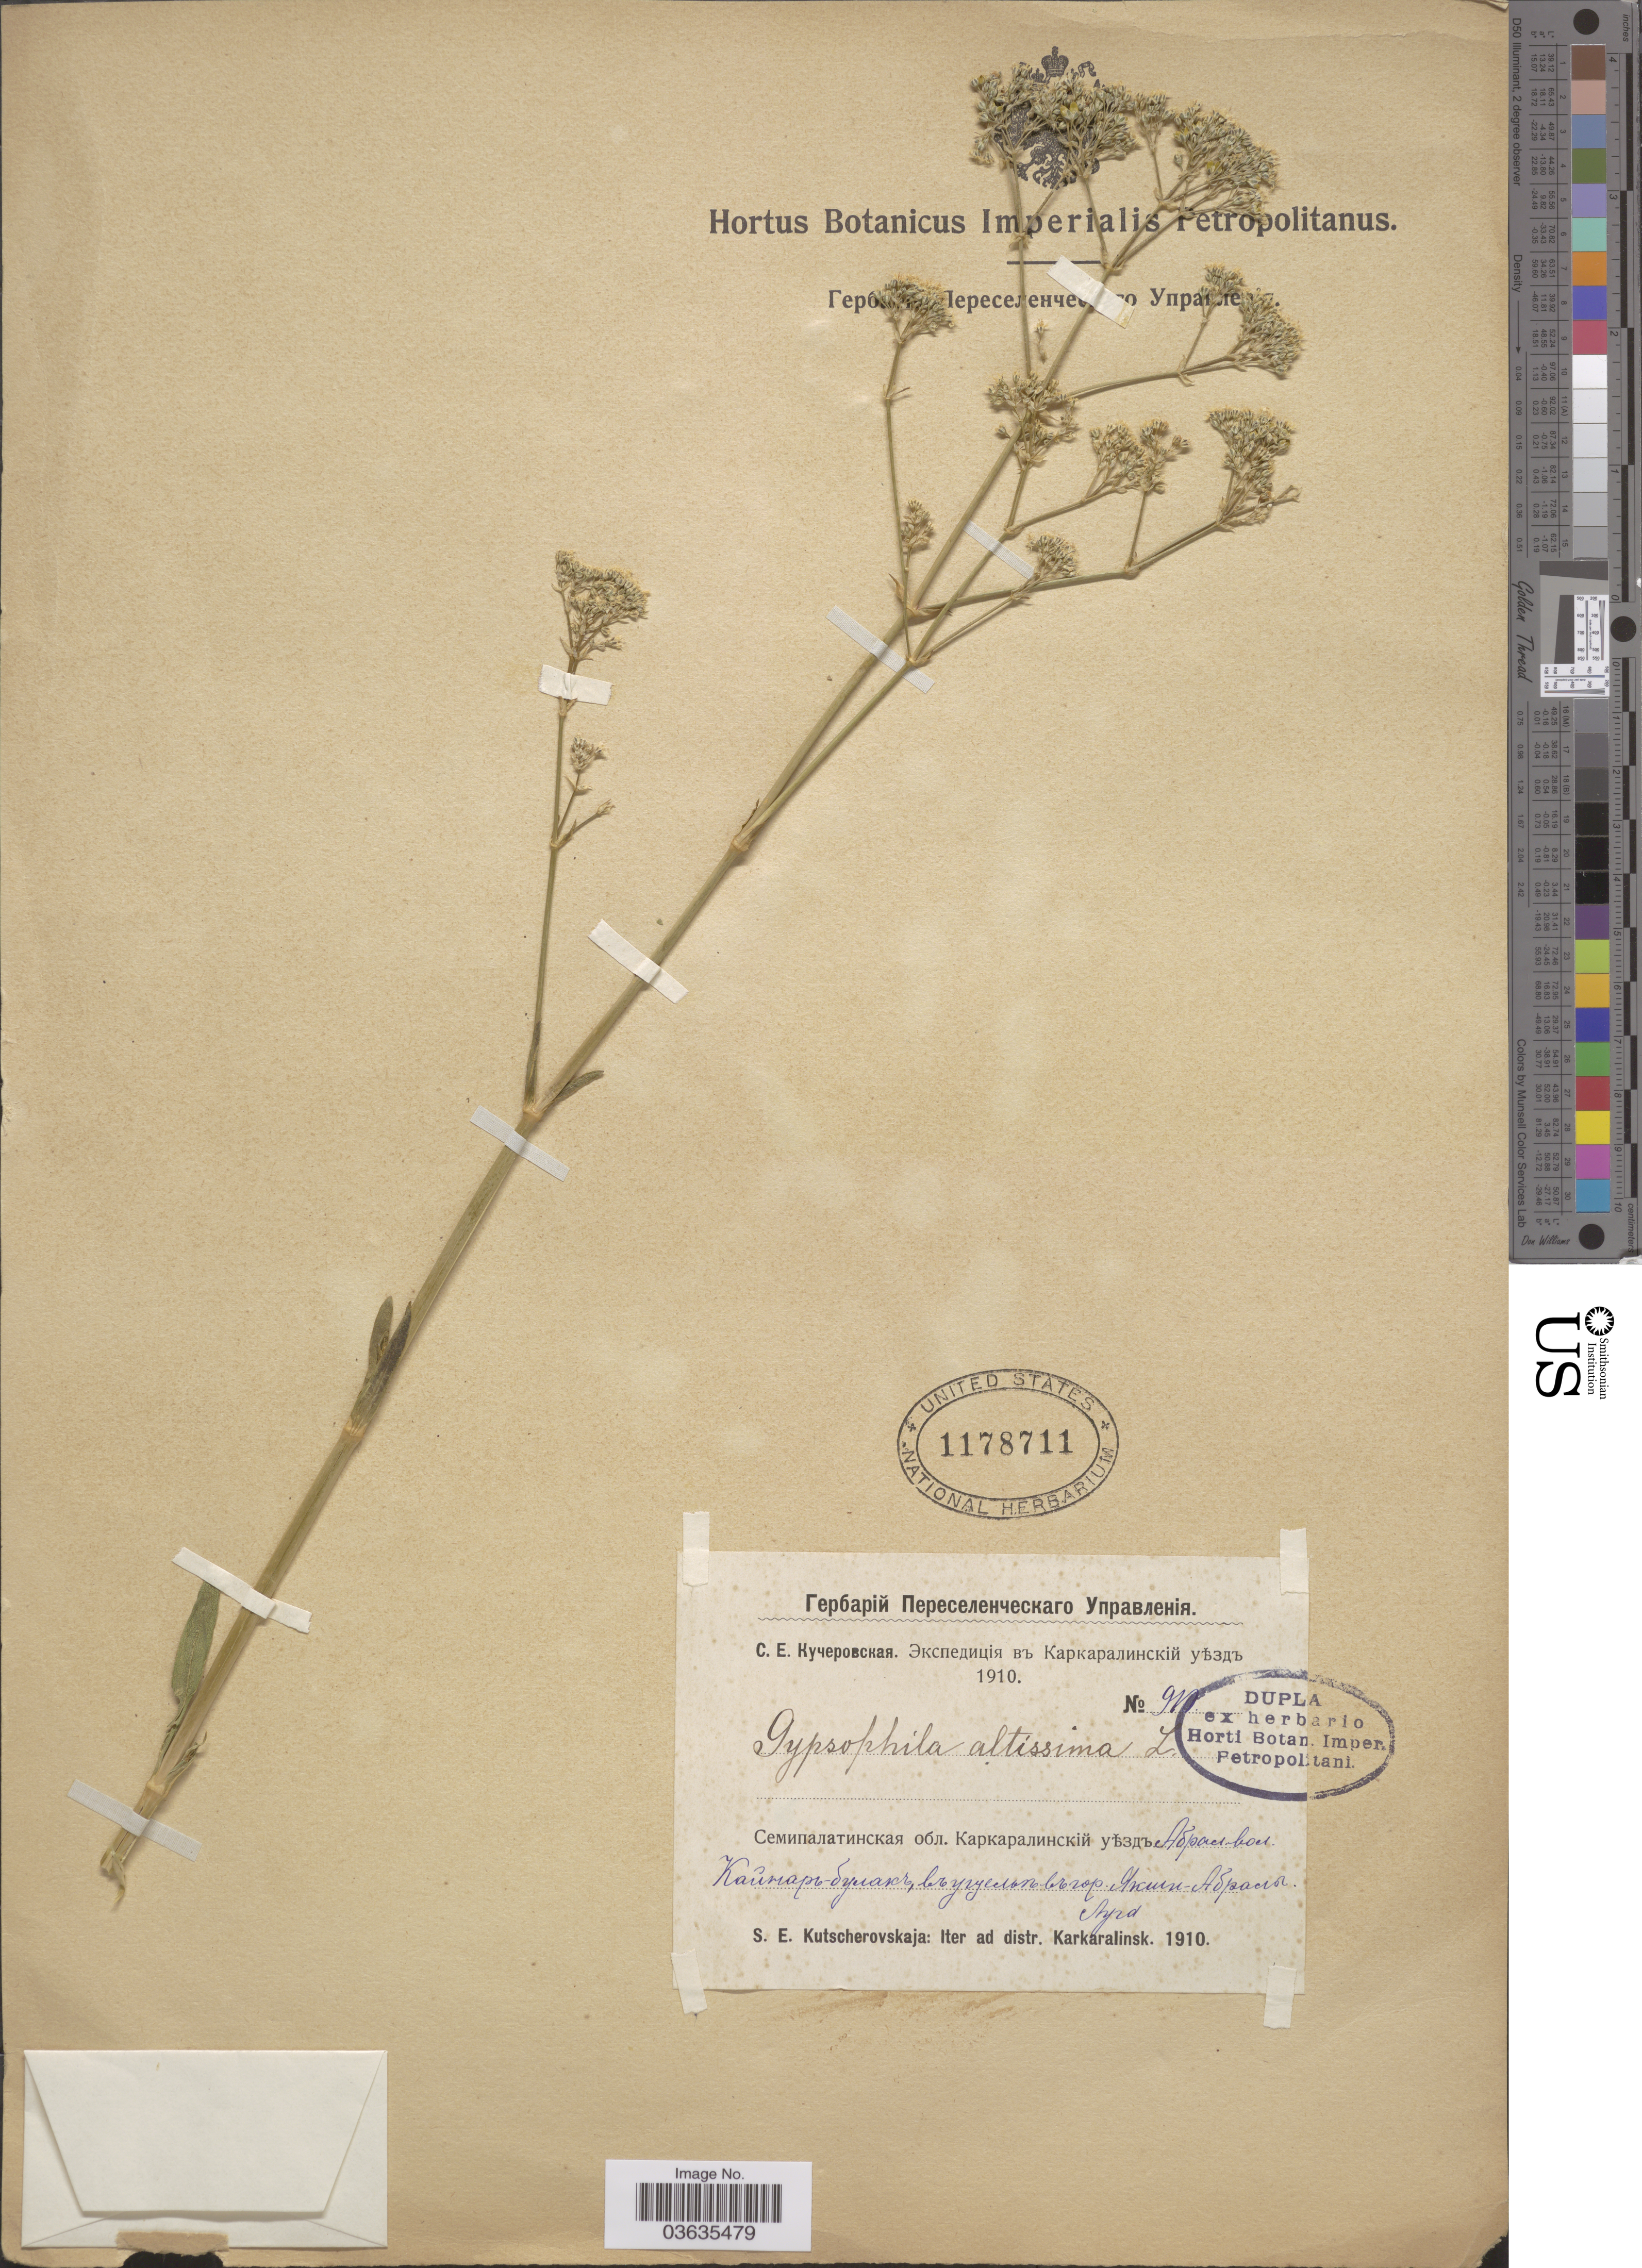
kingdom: Plantae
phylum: Tracheophyta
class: Magnoliopsida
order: Caryophyllales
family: Caryophyllaceae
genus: Gypsophila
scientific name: Gypsophila altissima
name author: L.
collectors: S. Kutscherovskaja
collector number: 910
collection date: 1910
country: Kazakhstan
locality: X. Iter ad distr. Karkaralinsk.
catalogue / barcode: US 1178711